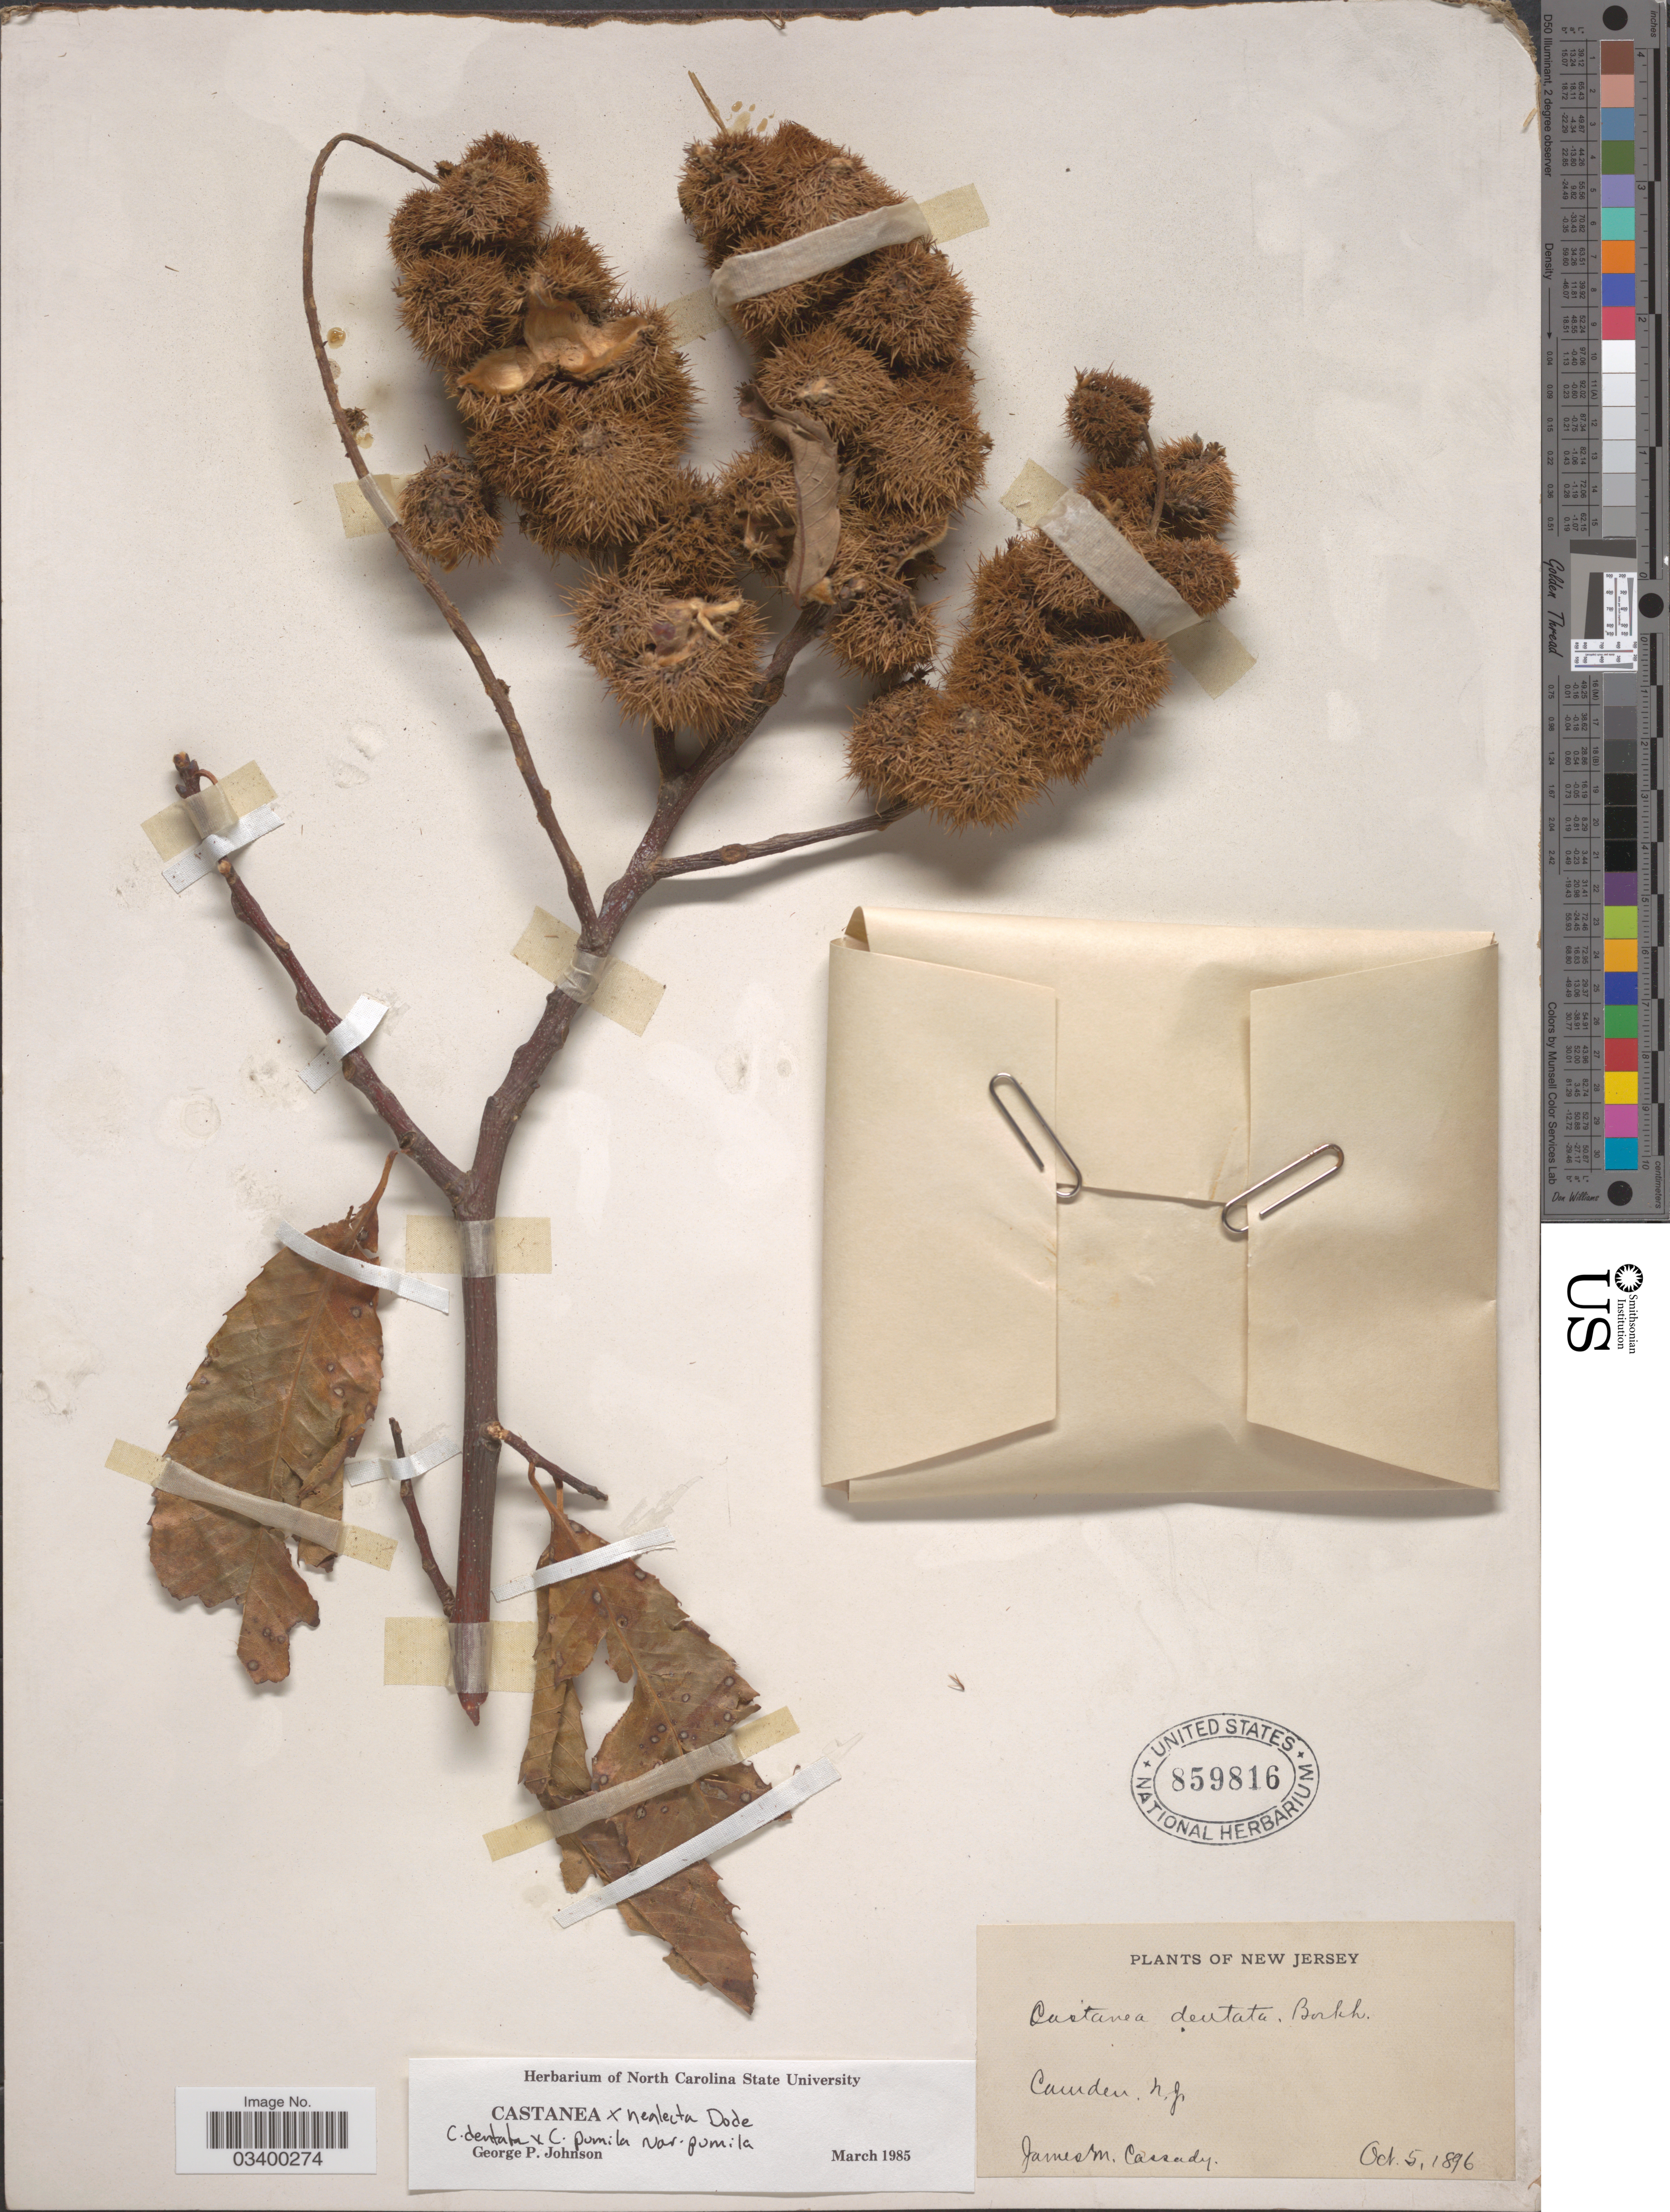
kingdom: Plantae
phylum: Tracheophyta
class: Magnoliopsida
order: Fagales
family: Fagaceae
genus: Castanea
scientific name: Castanea x neglecta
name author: Dode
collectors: J. Cassady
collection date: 1896-10-05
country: United States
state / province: New Jersey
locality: Camden.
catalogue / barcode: US 859816